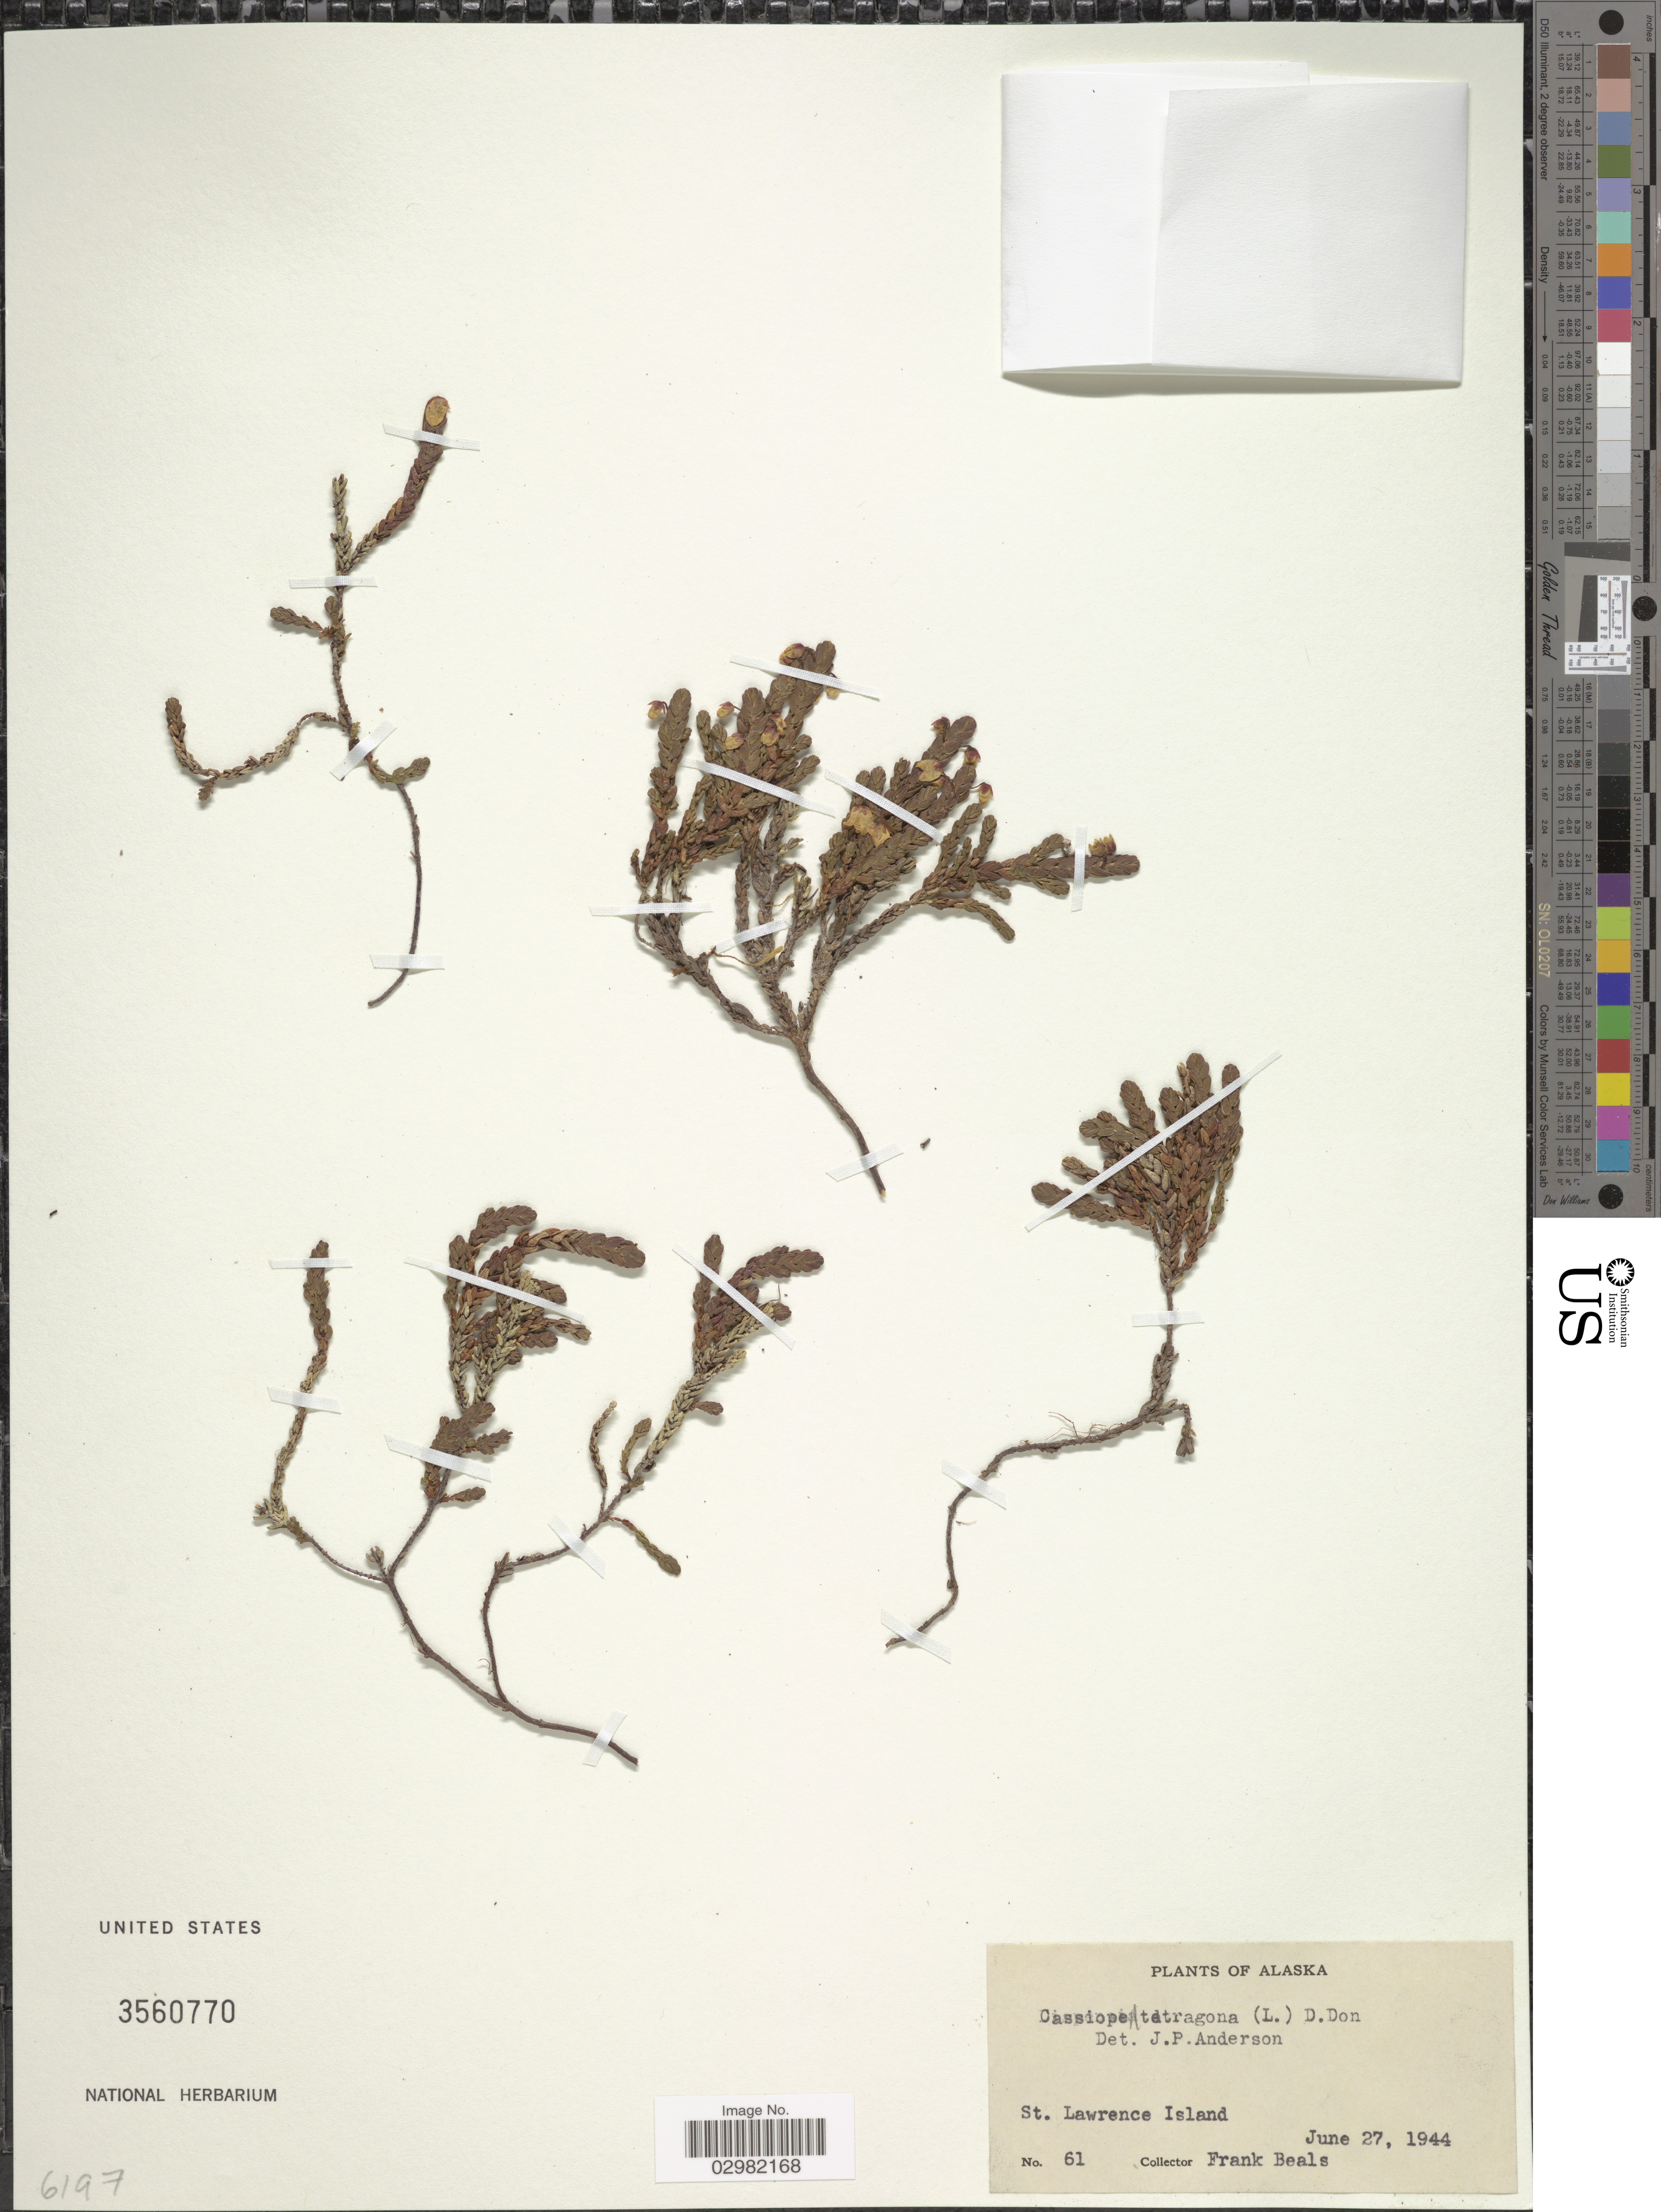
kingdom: Plantae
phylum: Tracheophyta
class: Magnoliopsida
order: Ericales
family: Ericaceae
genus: Cassiope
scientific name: Cassiope tetragona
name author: (L.) D. Don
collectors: F. Beals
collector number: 61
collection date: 1944-06-27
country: United States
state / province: Alaska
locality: St. Lawrence Island.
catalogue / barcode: US 3560770